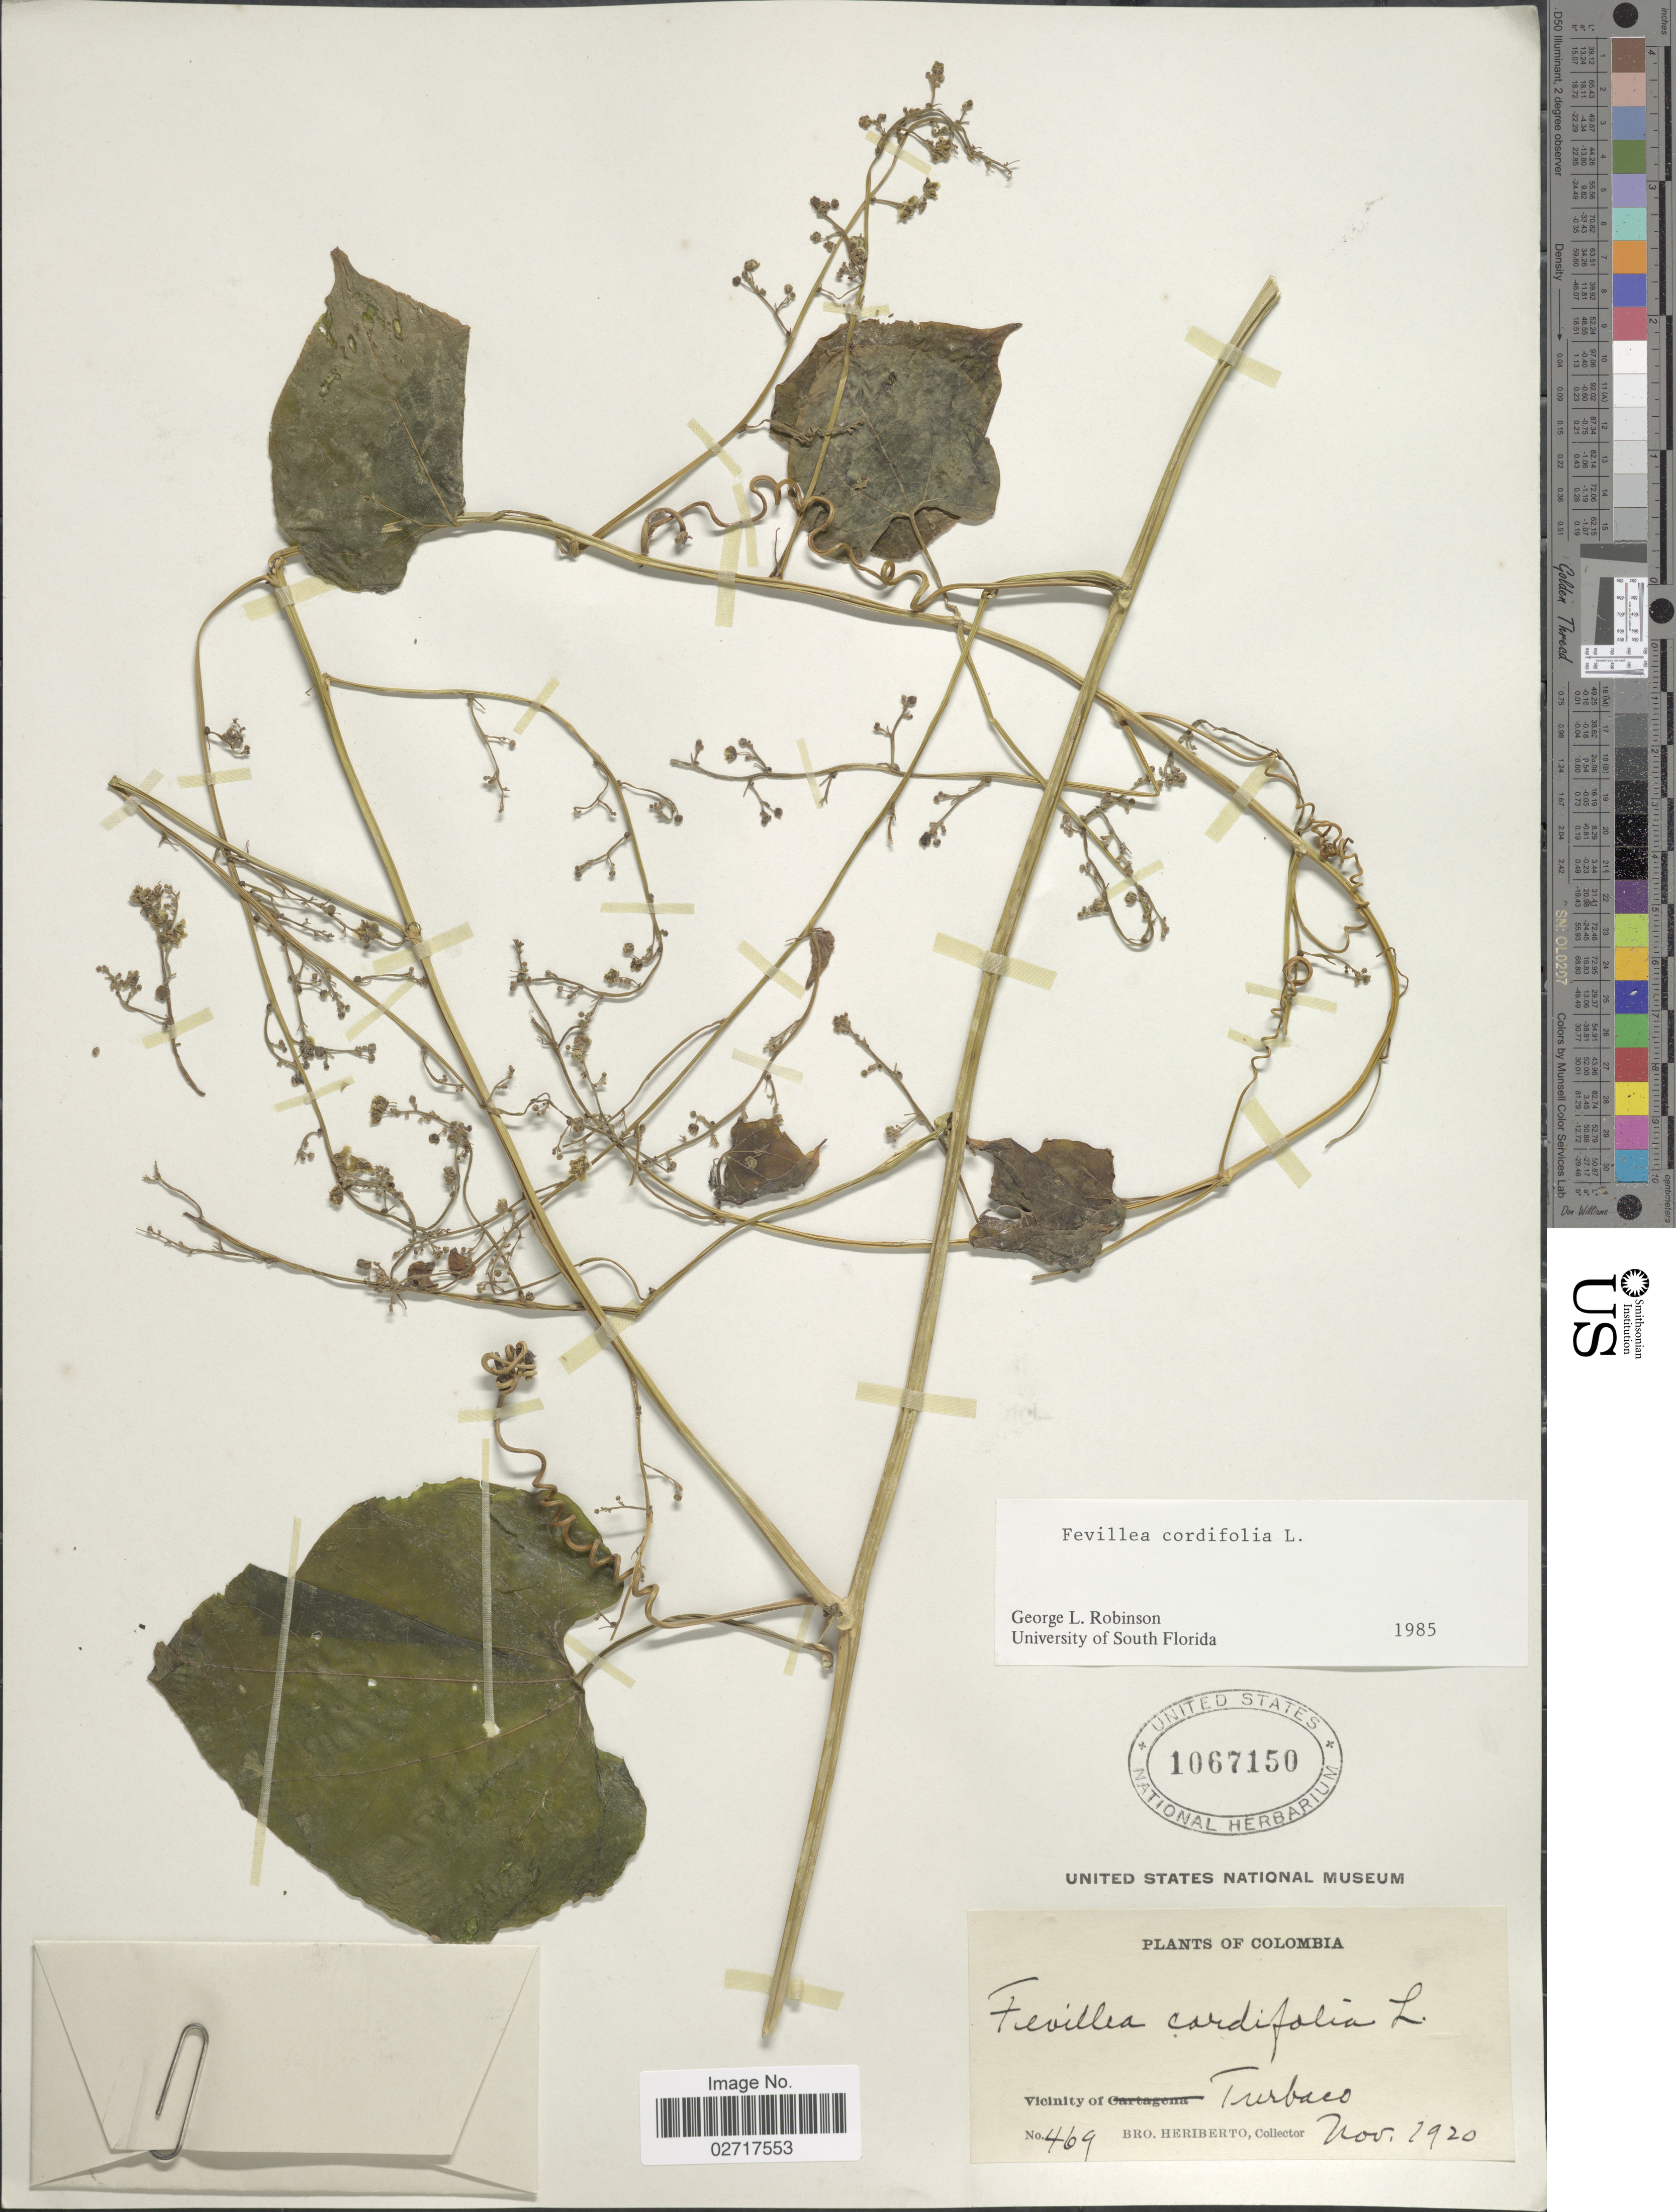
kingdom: Plantae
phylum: Tracheophyta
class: Magnoliopsida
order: Cucurbitales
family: Cucurbitaceae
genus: Fevillea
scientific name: Fevillea cordifolia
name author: L.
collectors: B. Heriberto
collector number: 469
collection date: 1920-11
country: Colombia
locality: Vicinity of Turbaco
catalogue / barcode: US 1067150